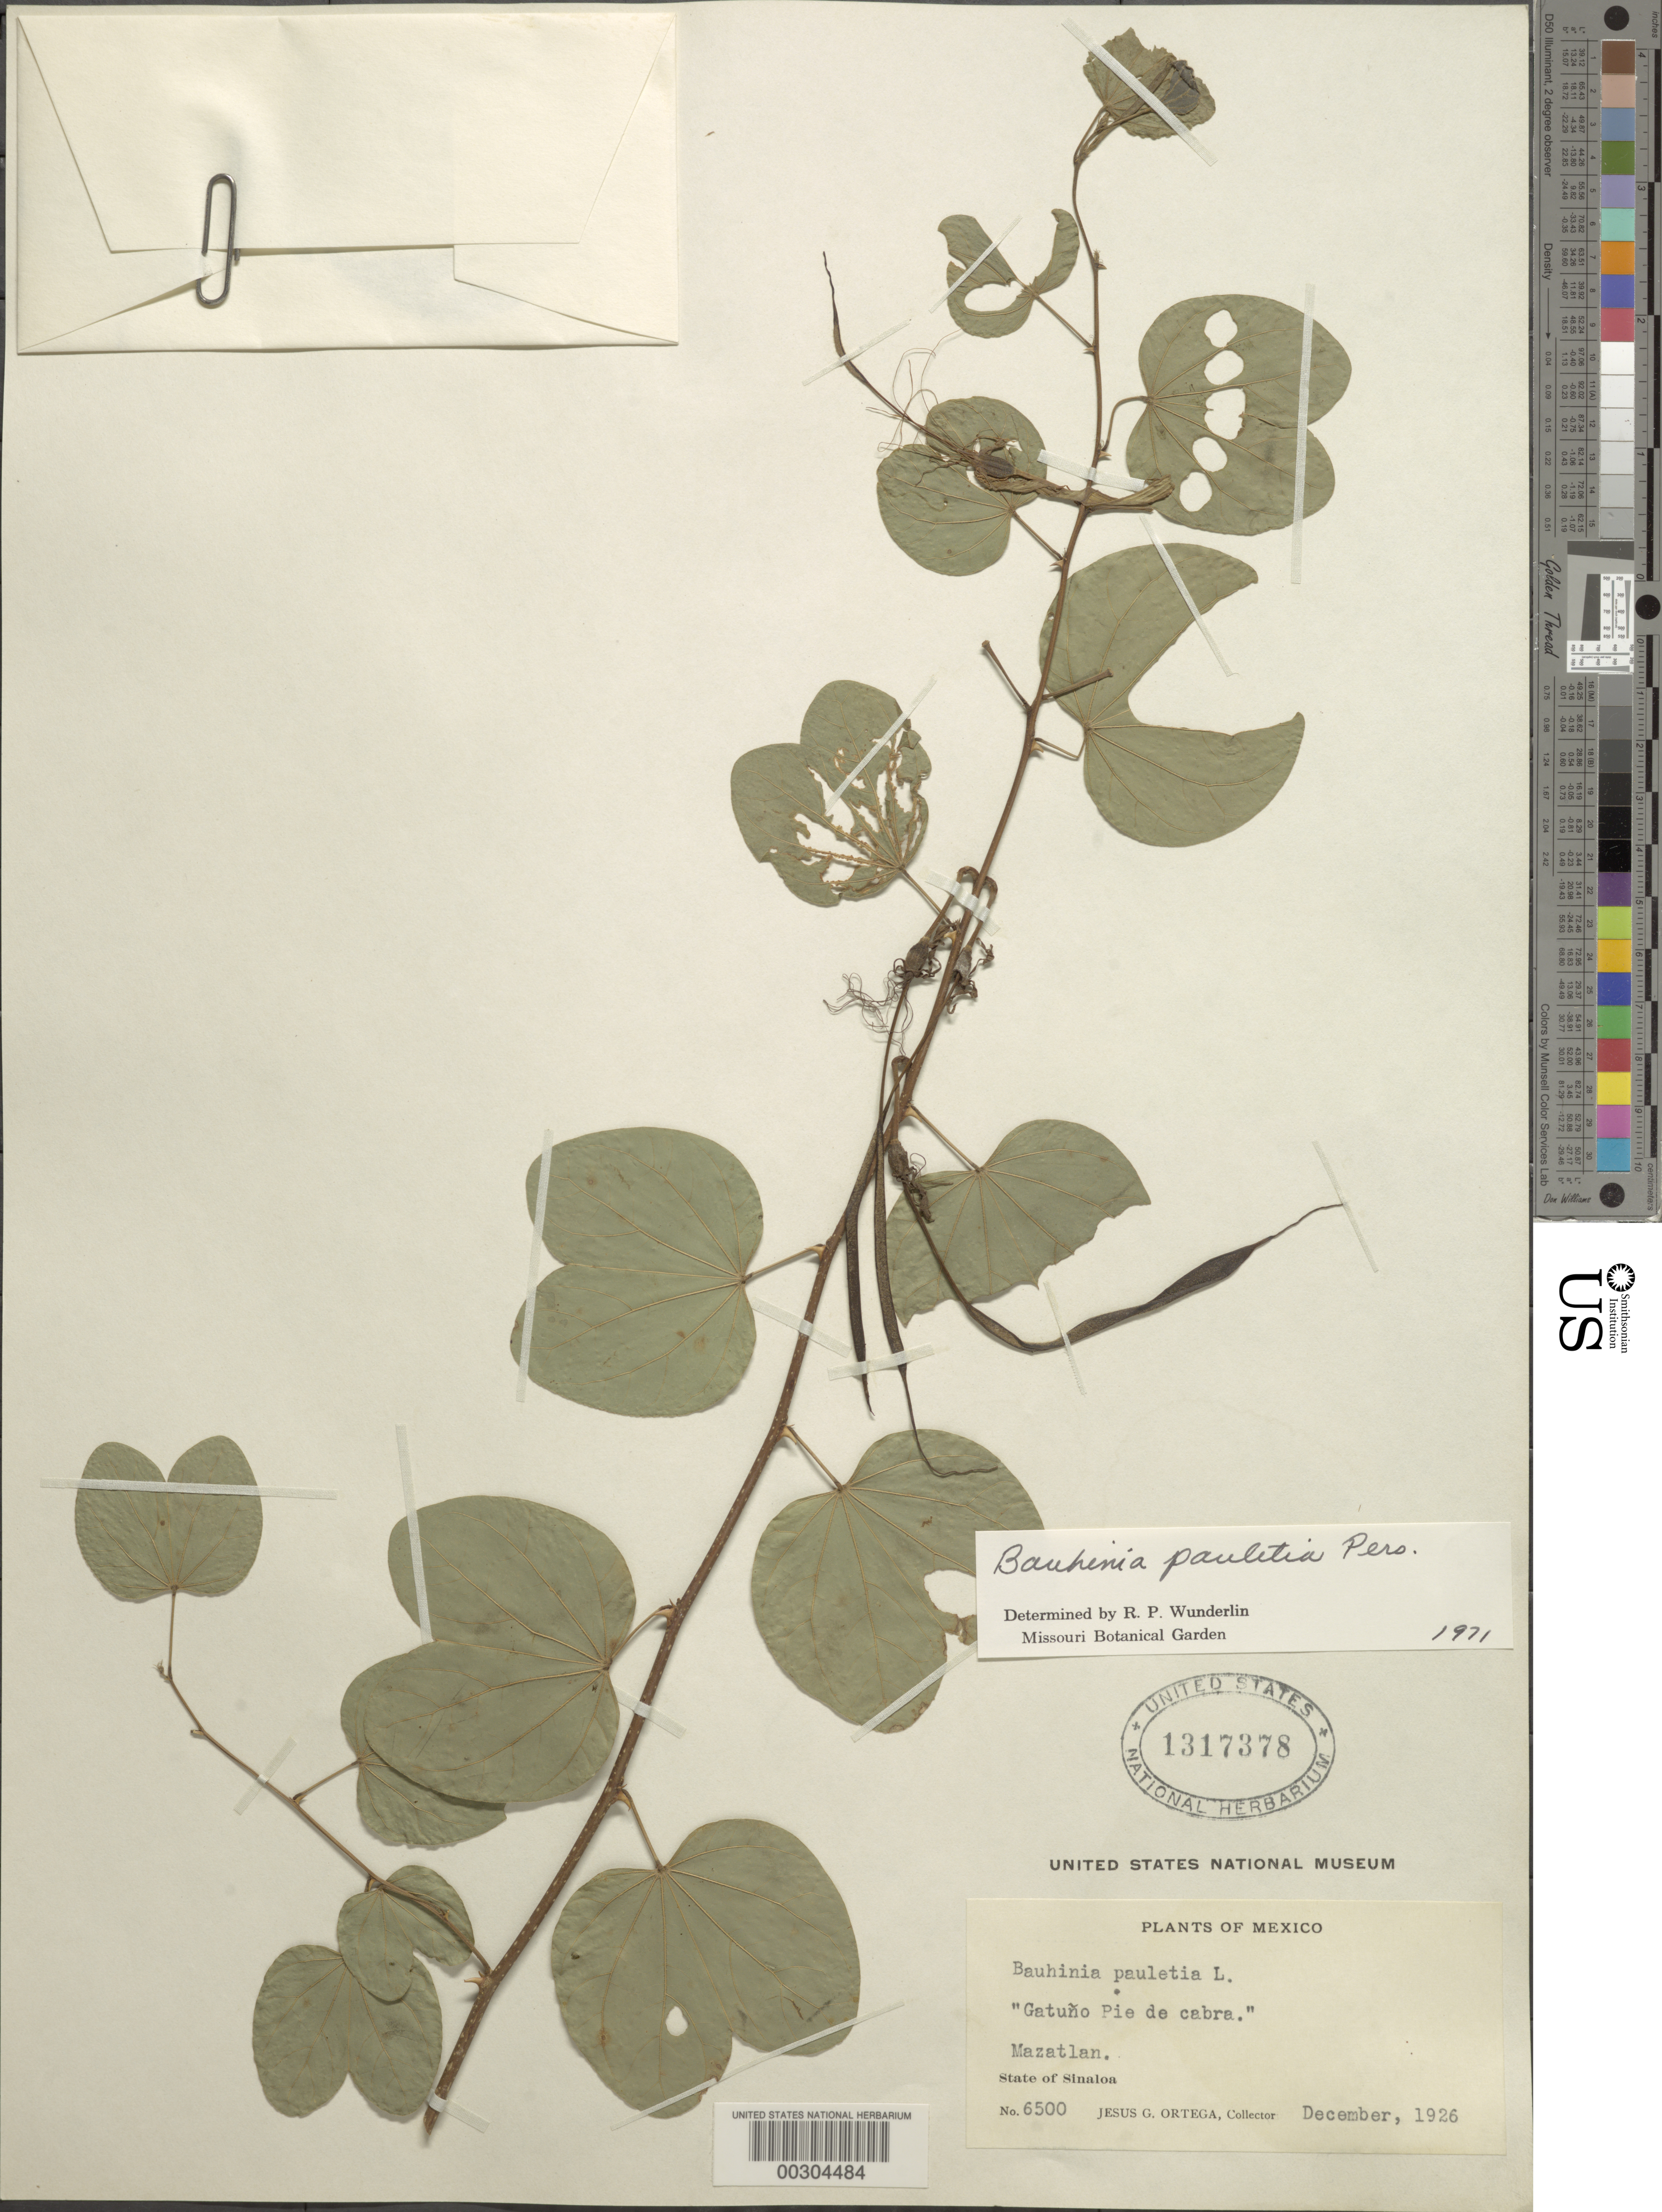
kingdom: Plantae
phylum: Tracheophyta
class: Magnoliopsida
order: Fabales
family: Fabaceae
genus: Bauhinia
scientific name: Bauhinia pauletia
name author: Pers.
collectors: J. Ortega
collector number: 6500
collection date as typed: Dec 1926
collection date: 1926-12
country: Mexico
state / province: Sinaloa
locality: Mazatlan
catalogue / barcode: US 1317378